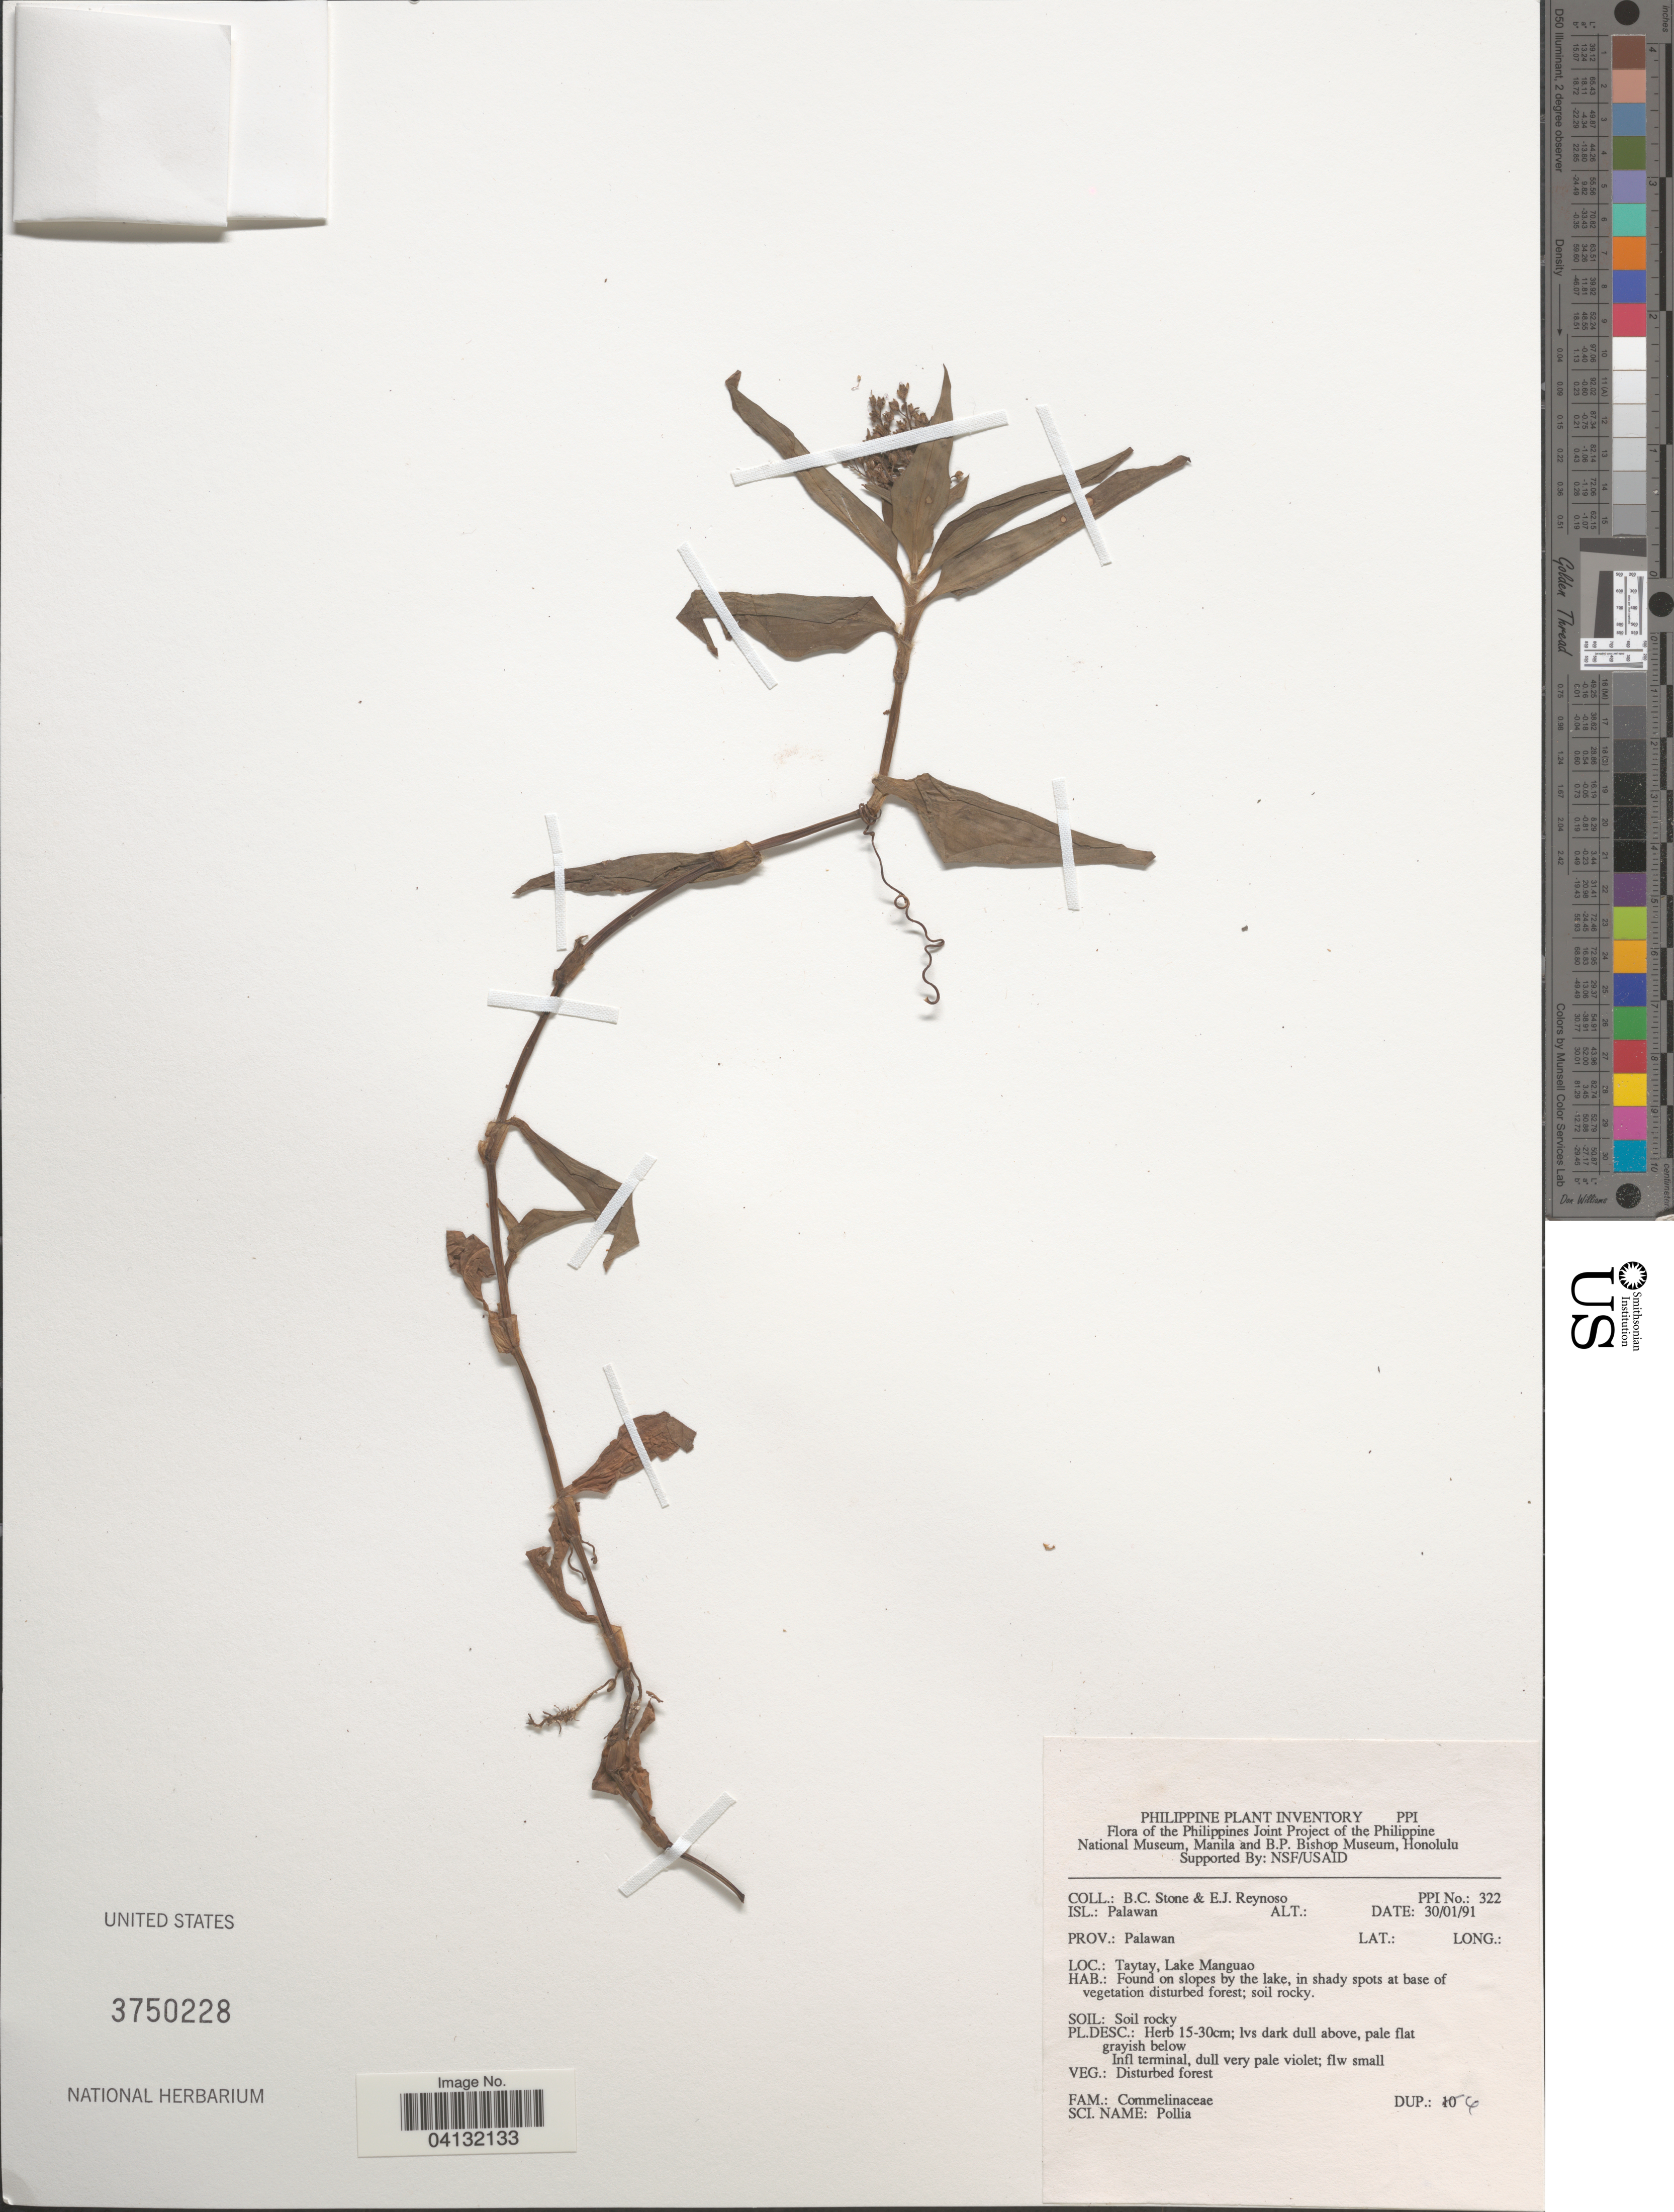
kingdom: Plantae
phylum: Tracheophyta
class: Liliopsida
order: Commelinales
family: Commelinaceae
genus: Pollia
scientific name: Pollia sp.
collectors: B. C. Stone & E. Reynoso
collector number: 322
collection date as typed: Transcribed d/m/y: 30/1/91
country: Philippines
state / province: Mimaropa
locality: Isl.: Palawan. Prov.: Palawan. Taytay, Lake Manguao.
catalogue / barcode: US 3750228